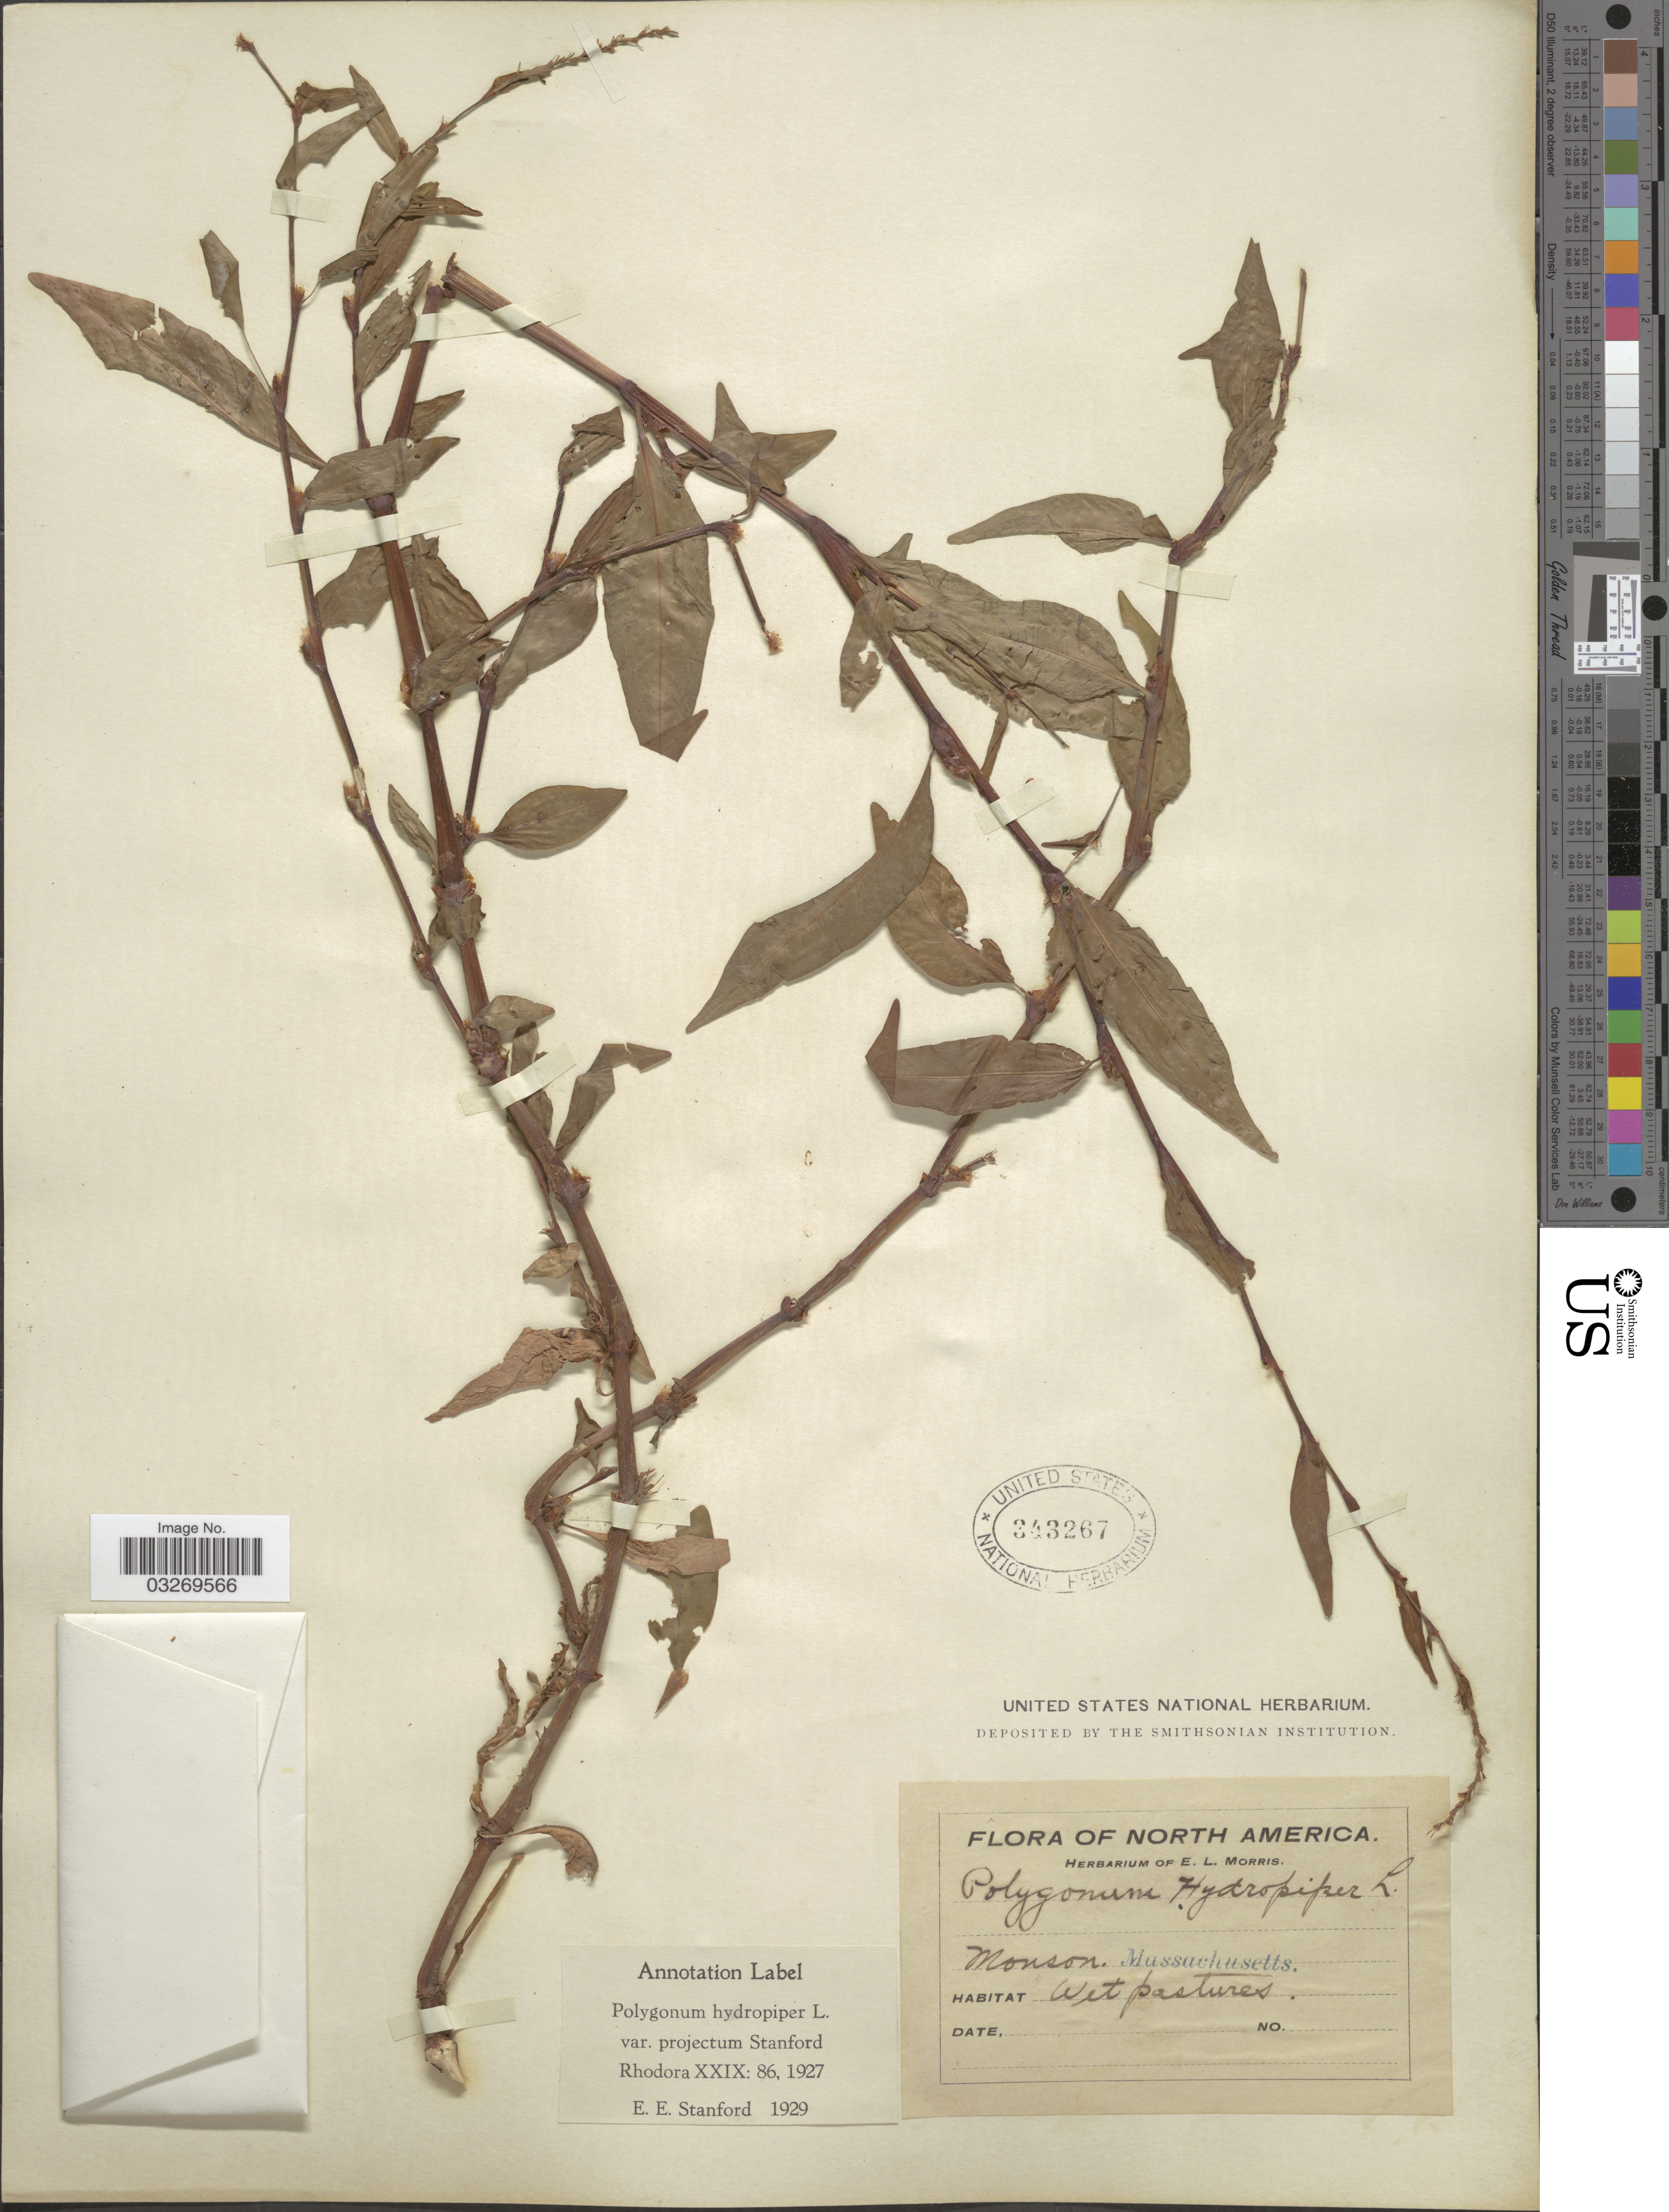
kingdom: Plantae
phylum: Tracheophyta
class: Magnoliopsida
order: Caryophyllales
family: Polygonaceae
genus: Persicaria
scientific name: Persicaria hydropiper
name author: (L.) Delarbre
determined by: Atha, D. E.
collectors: ex herb. E.L. Morris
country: United States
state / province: Massachusetts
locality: Monson.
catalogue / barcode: US 343267